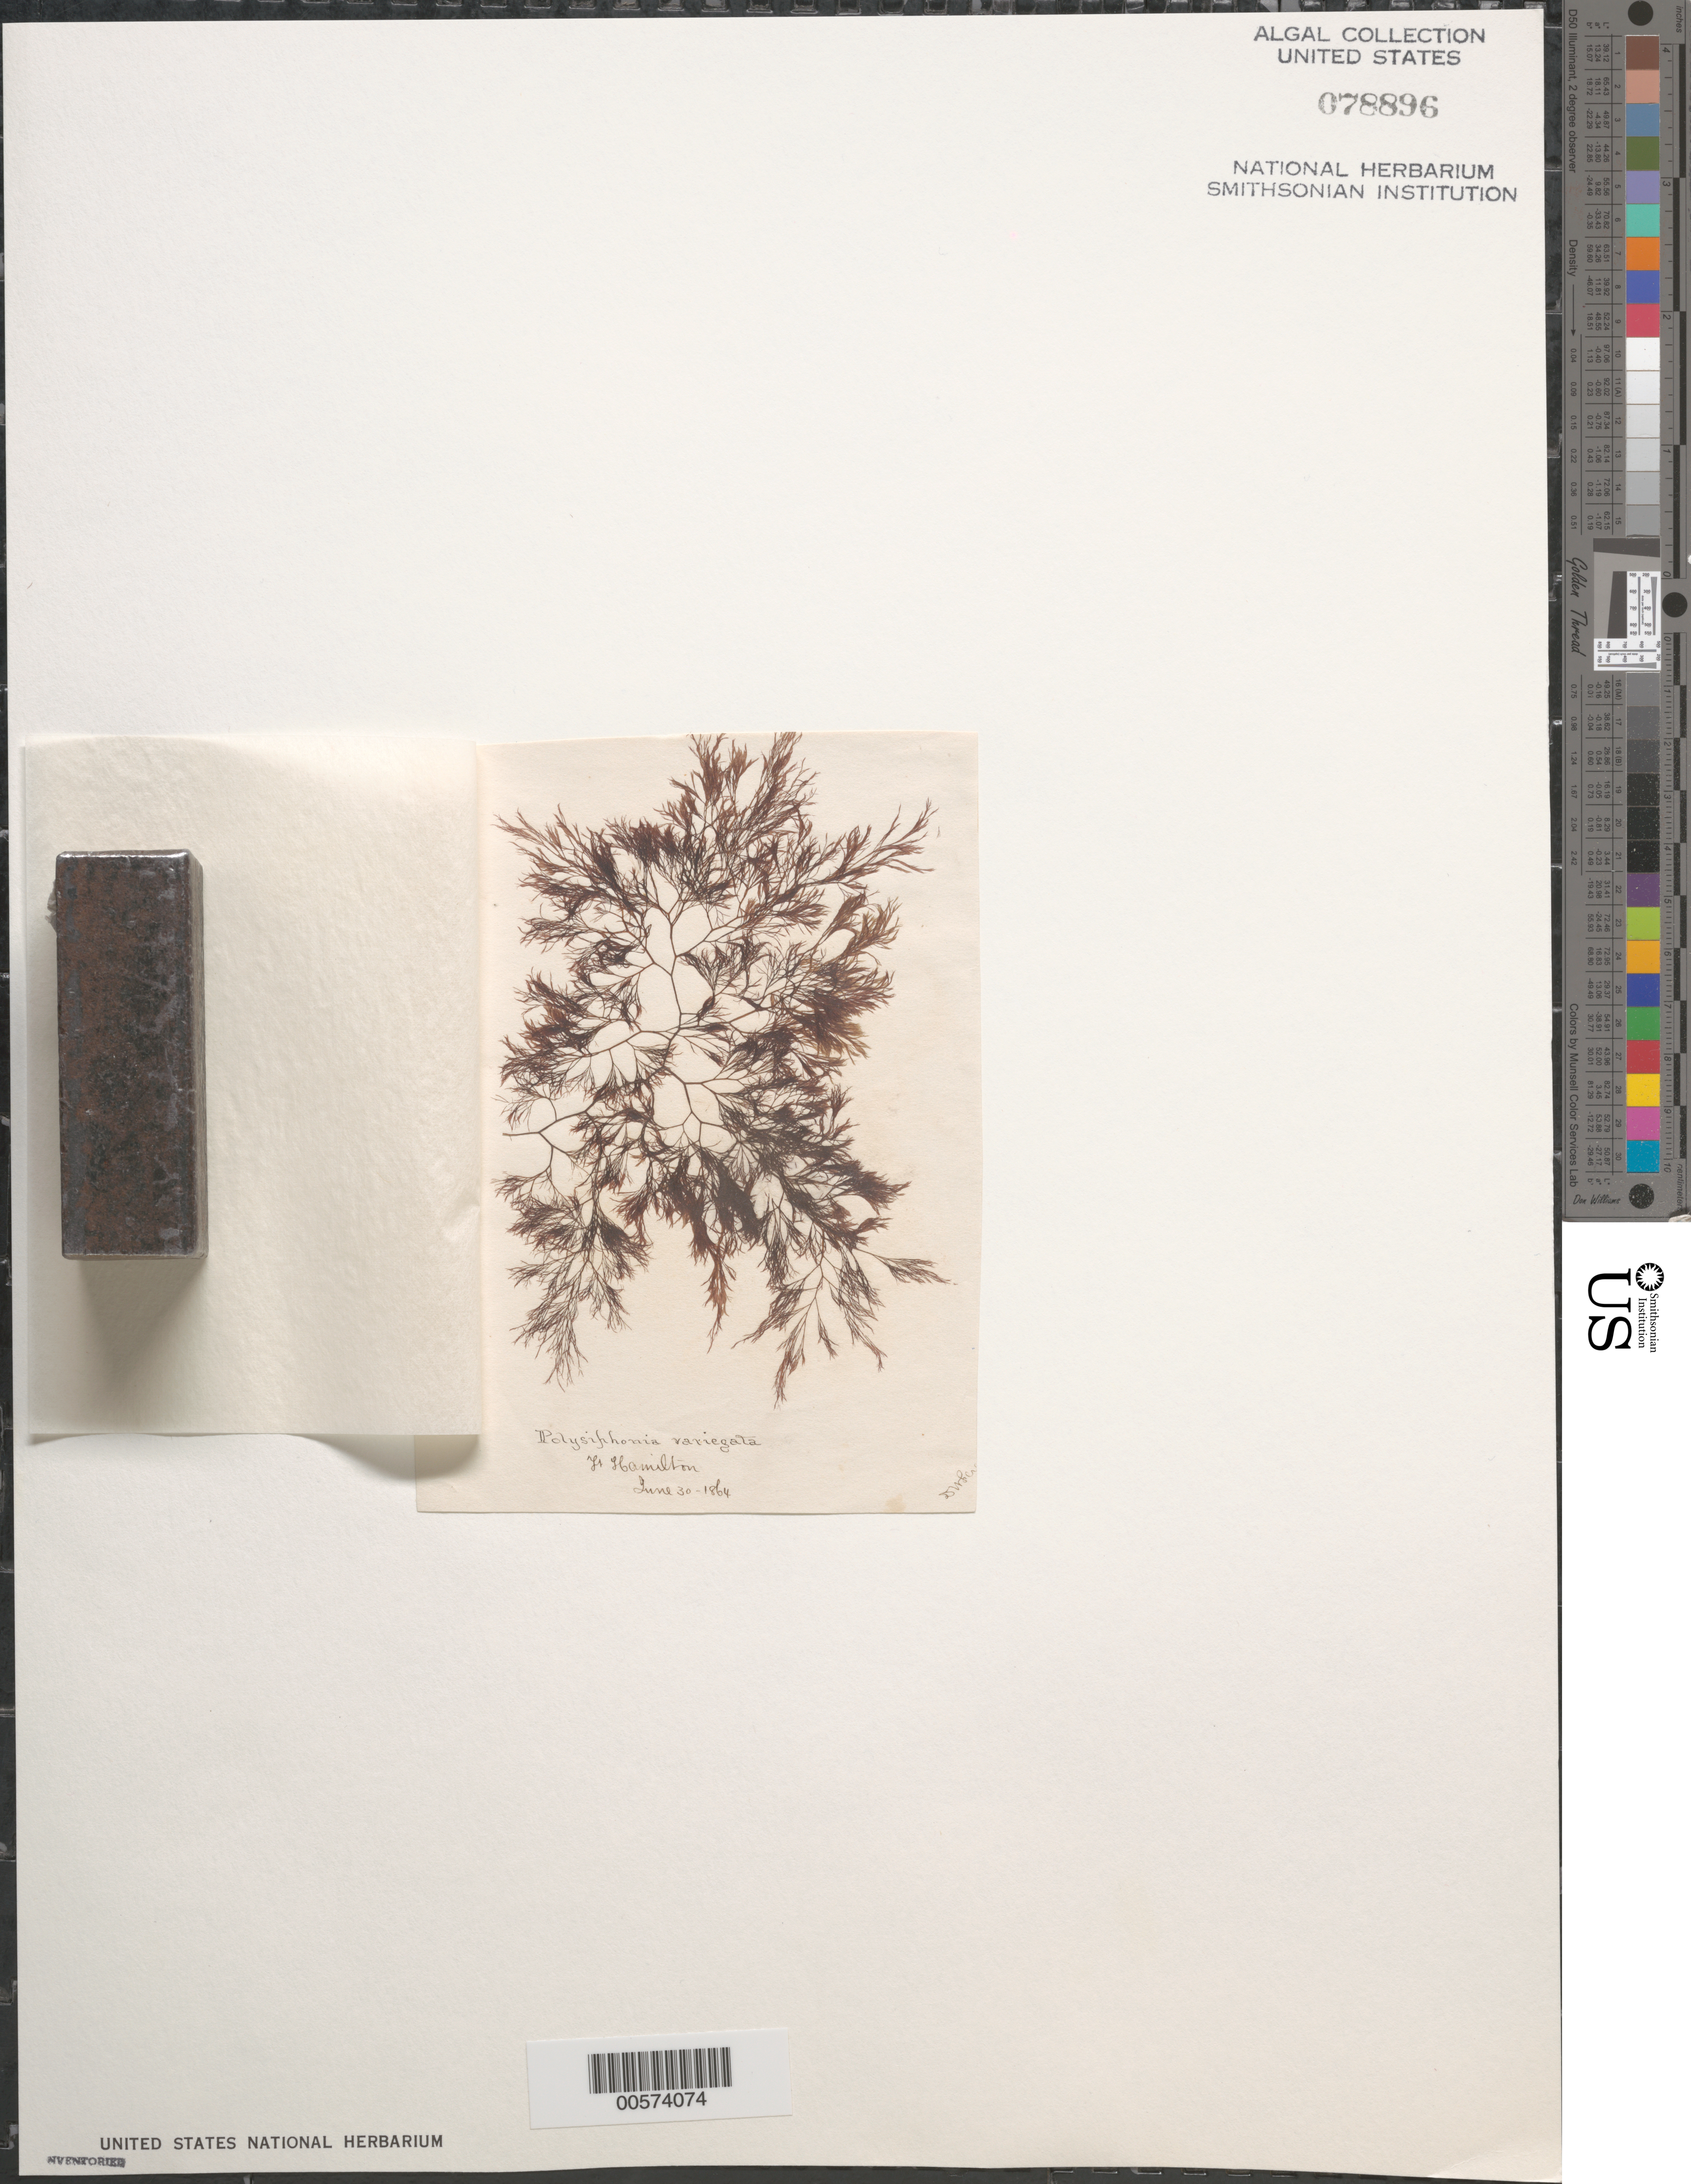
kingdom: Plantae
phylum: Rhodophyta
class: Florideophyceae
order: Ceramiales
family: Rhodomelaceae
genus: Carradoriella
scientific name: Carradoriella denudata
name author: (Dillwyn) Savoie & G.W. Saunders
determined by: Algae name updating Project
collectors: D.W.L.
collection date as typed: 30 Jun 1864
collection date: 1864-06-30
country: United States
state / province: New York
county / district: Kings County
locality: Fort Hamilton, Brooklyn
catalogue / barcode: US 78896